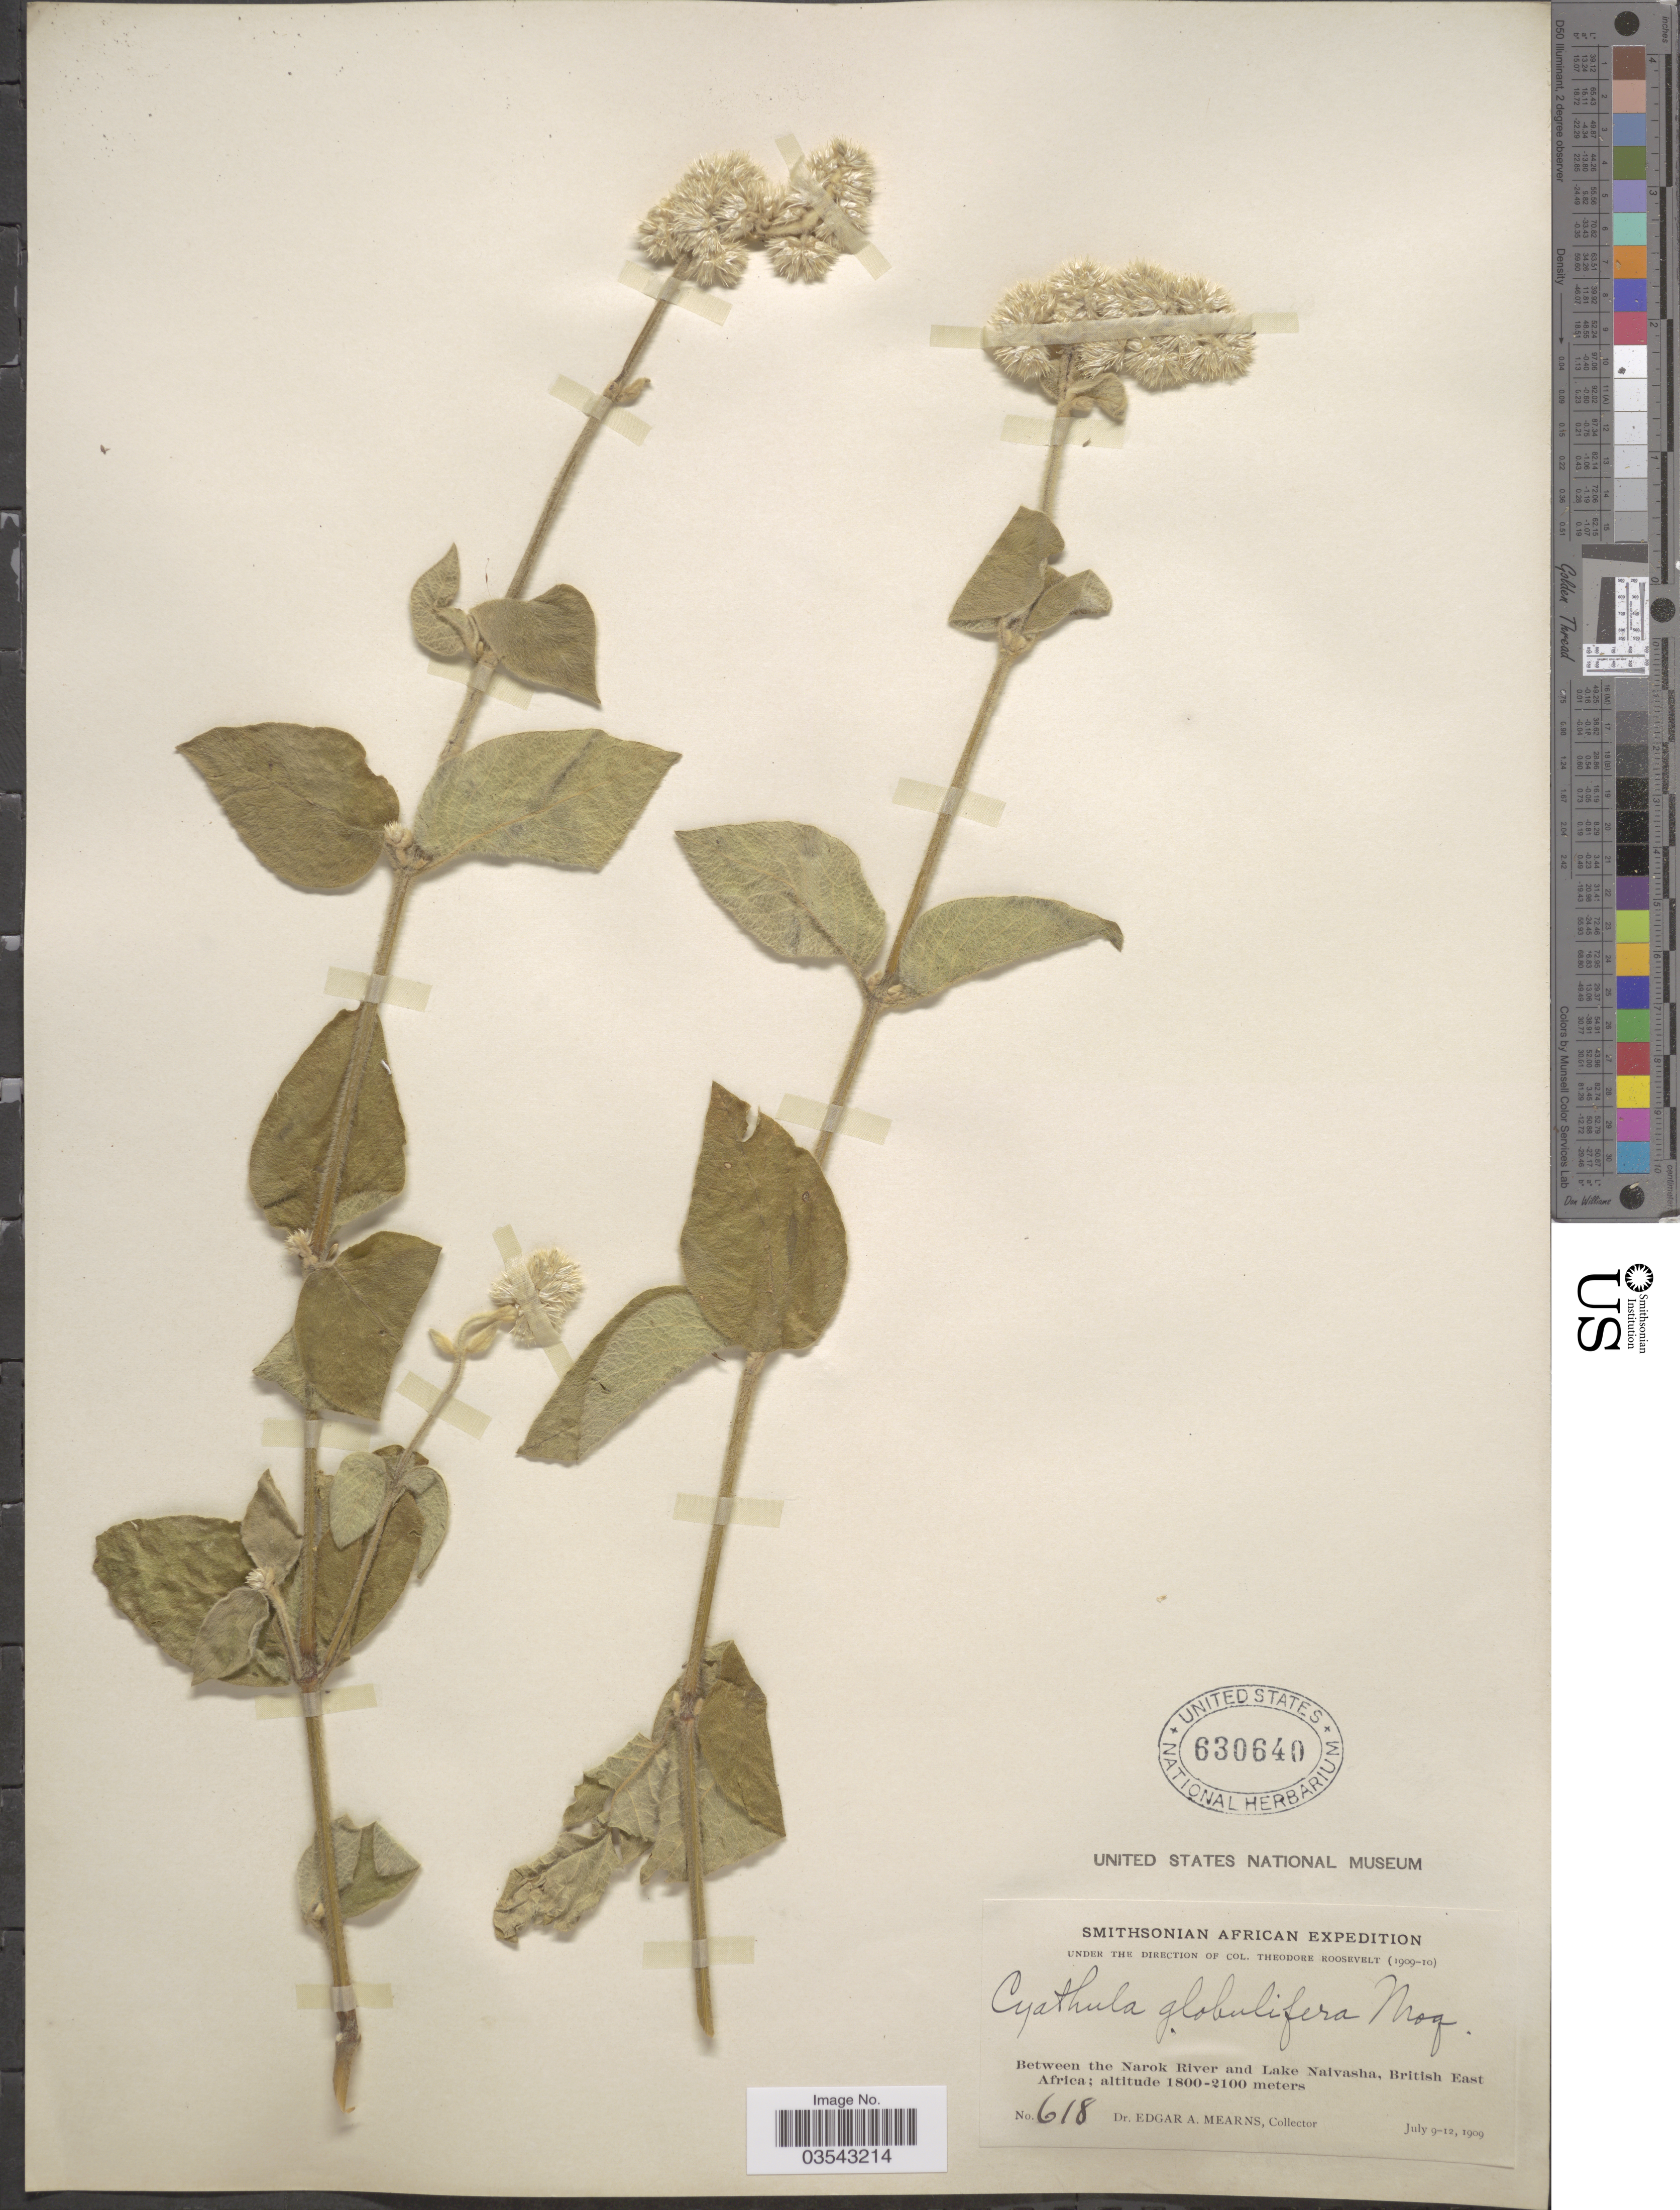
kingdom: Plantae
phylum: Tracheophyta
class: Magnoliopsida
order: Caryophyllales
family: Amaranthaceae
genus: Cyathula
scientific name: Cyathula globulifera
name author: Moq.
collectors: E. A. Mearns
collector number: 618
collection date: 1909-07-09/1909-07-12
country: Kenya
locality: Between the Narok River and Lake Naivasha, British East Africa.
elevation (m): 1800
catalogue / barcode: US 630640